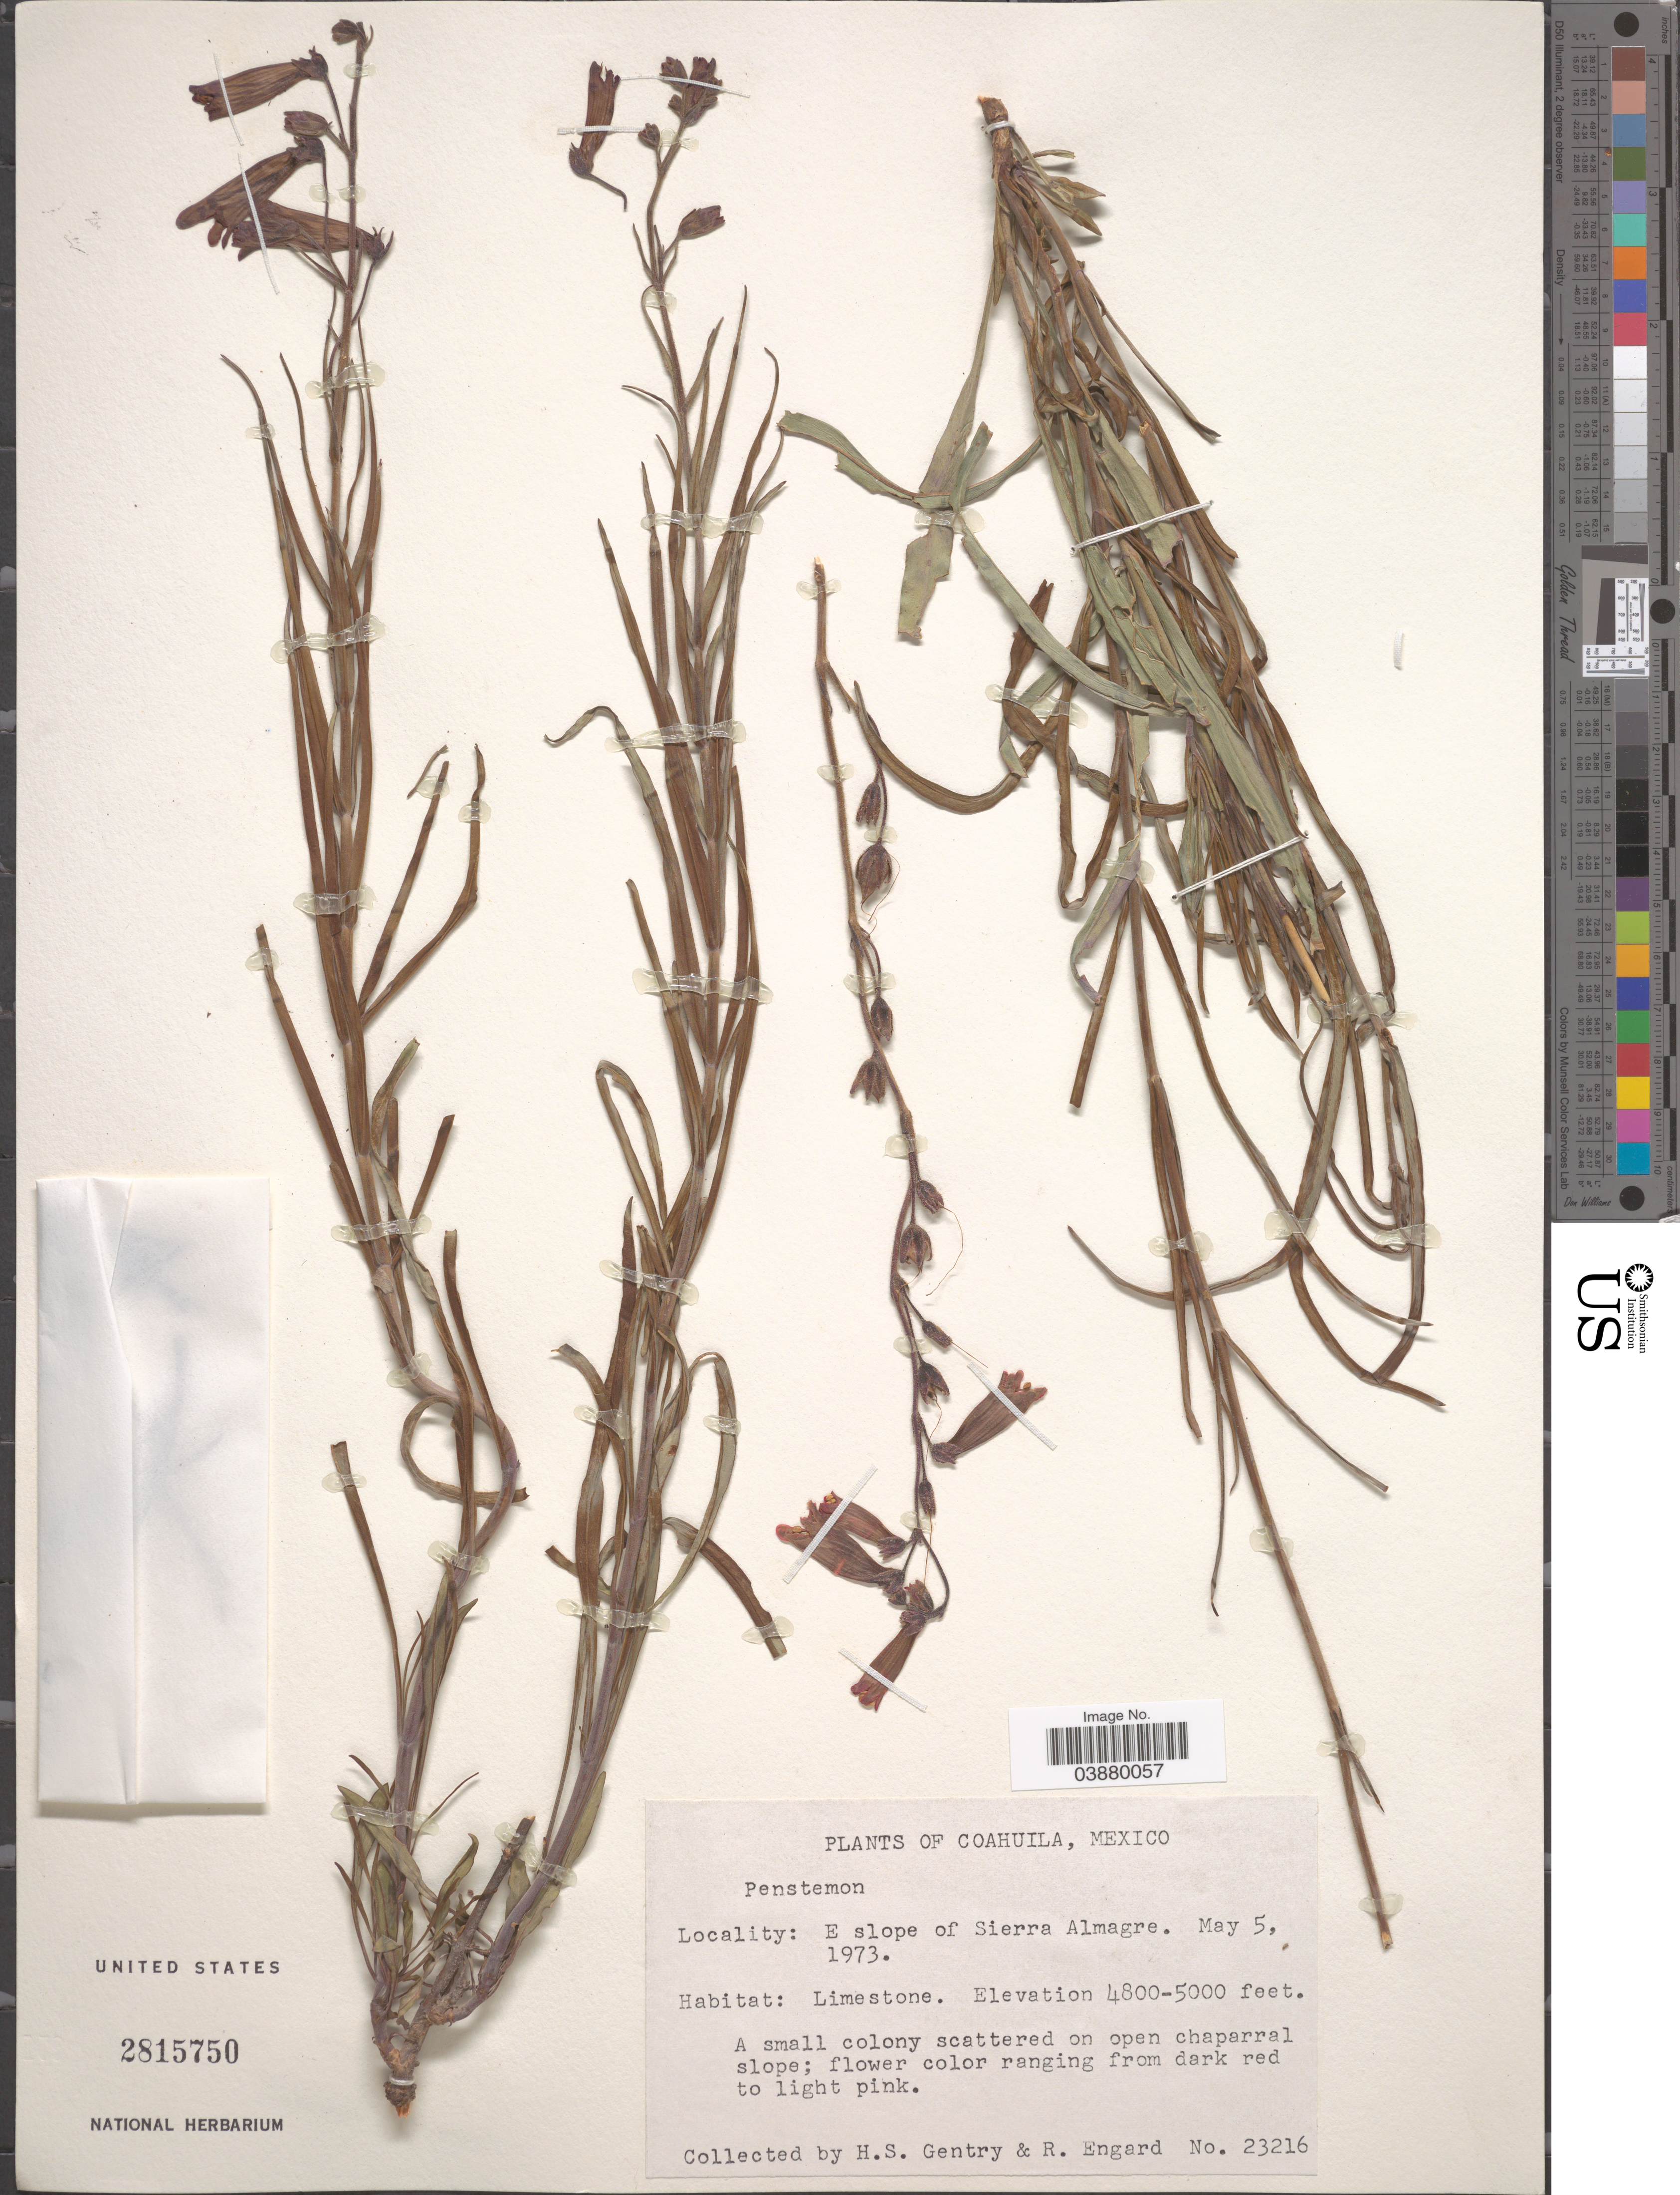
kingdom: Plantae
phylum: Tracheophyta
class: Magnoliopsida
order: Lamiales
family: Plantaginaceae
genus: Penstemon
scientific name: Penstemon sp.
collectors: H. S. Gentry & R. Engard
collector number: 23216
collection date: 1973-05-05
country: Mexico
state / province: Coahuila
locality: E slope of Sierra Almagre.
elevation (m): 1463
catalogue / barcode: US 2815750